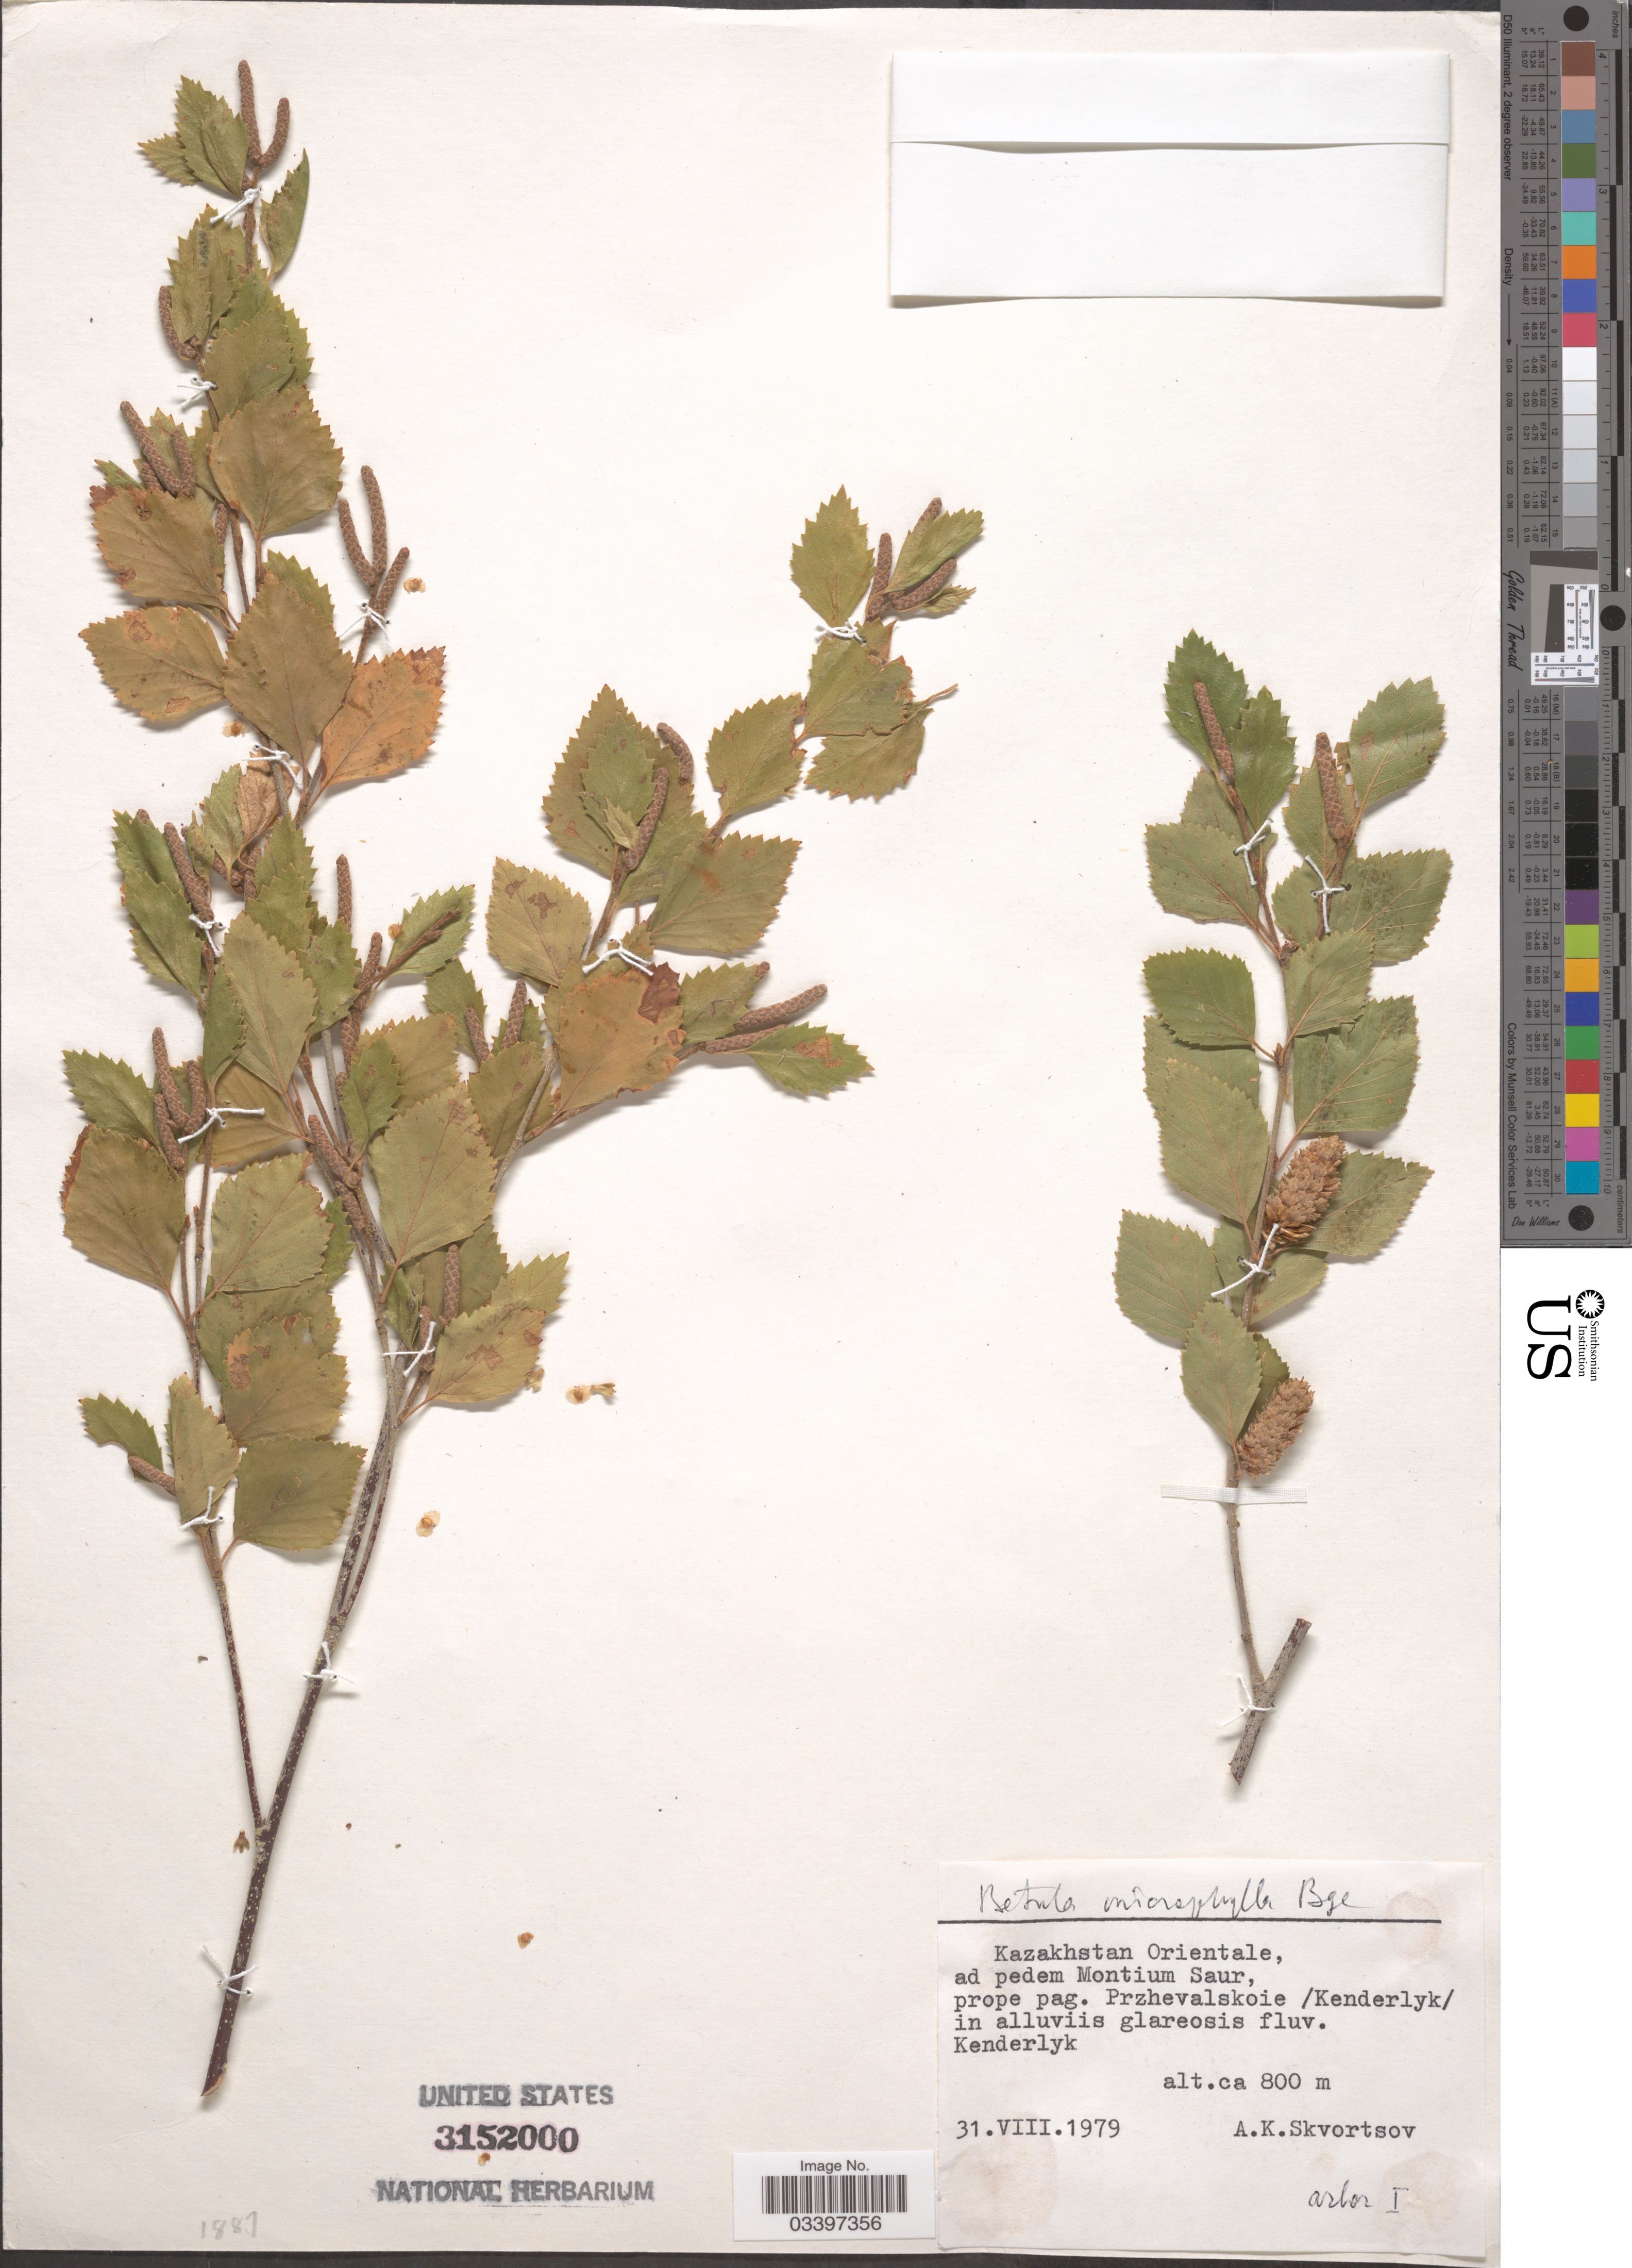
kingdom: Plantae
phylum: Tracheophyta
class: Magnoliopsida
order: Fagales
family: Betulaceae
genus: Betula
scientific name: Betula microphylla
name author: Bunge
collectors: A. K. Skvortsov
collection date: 1979-08-31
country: Kazakhstan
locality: Kazakhstan Orientalis, ad pedem Montium Saur, prope pag. Przhevalskoie/ Kenderlyk/ in alluviis glareosis fluv. Kenderlyk.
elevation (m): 800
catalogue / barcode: US 3152000